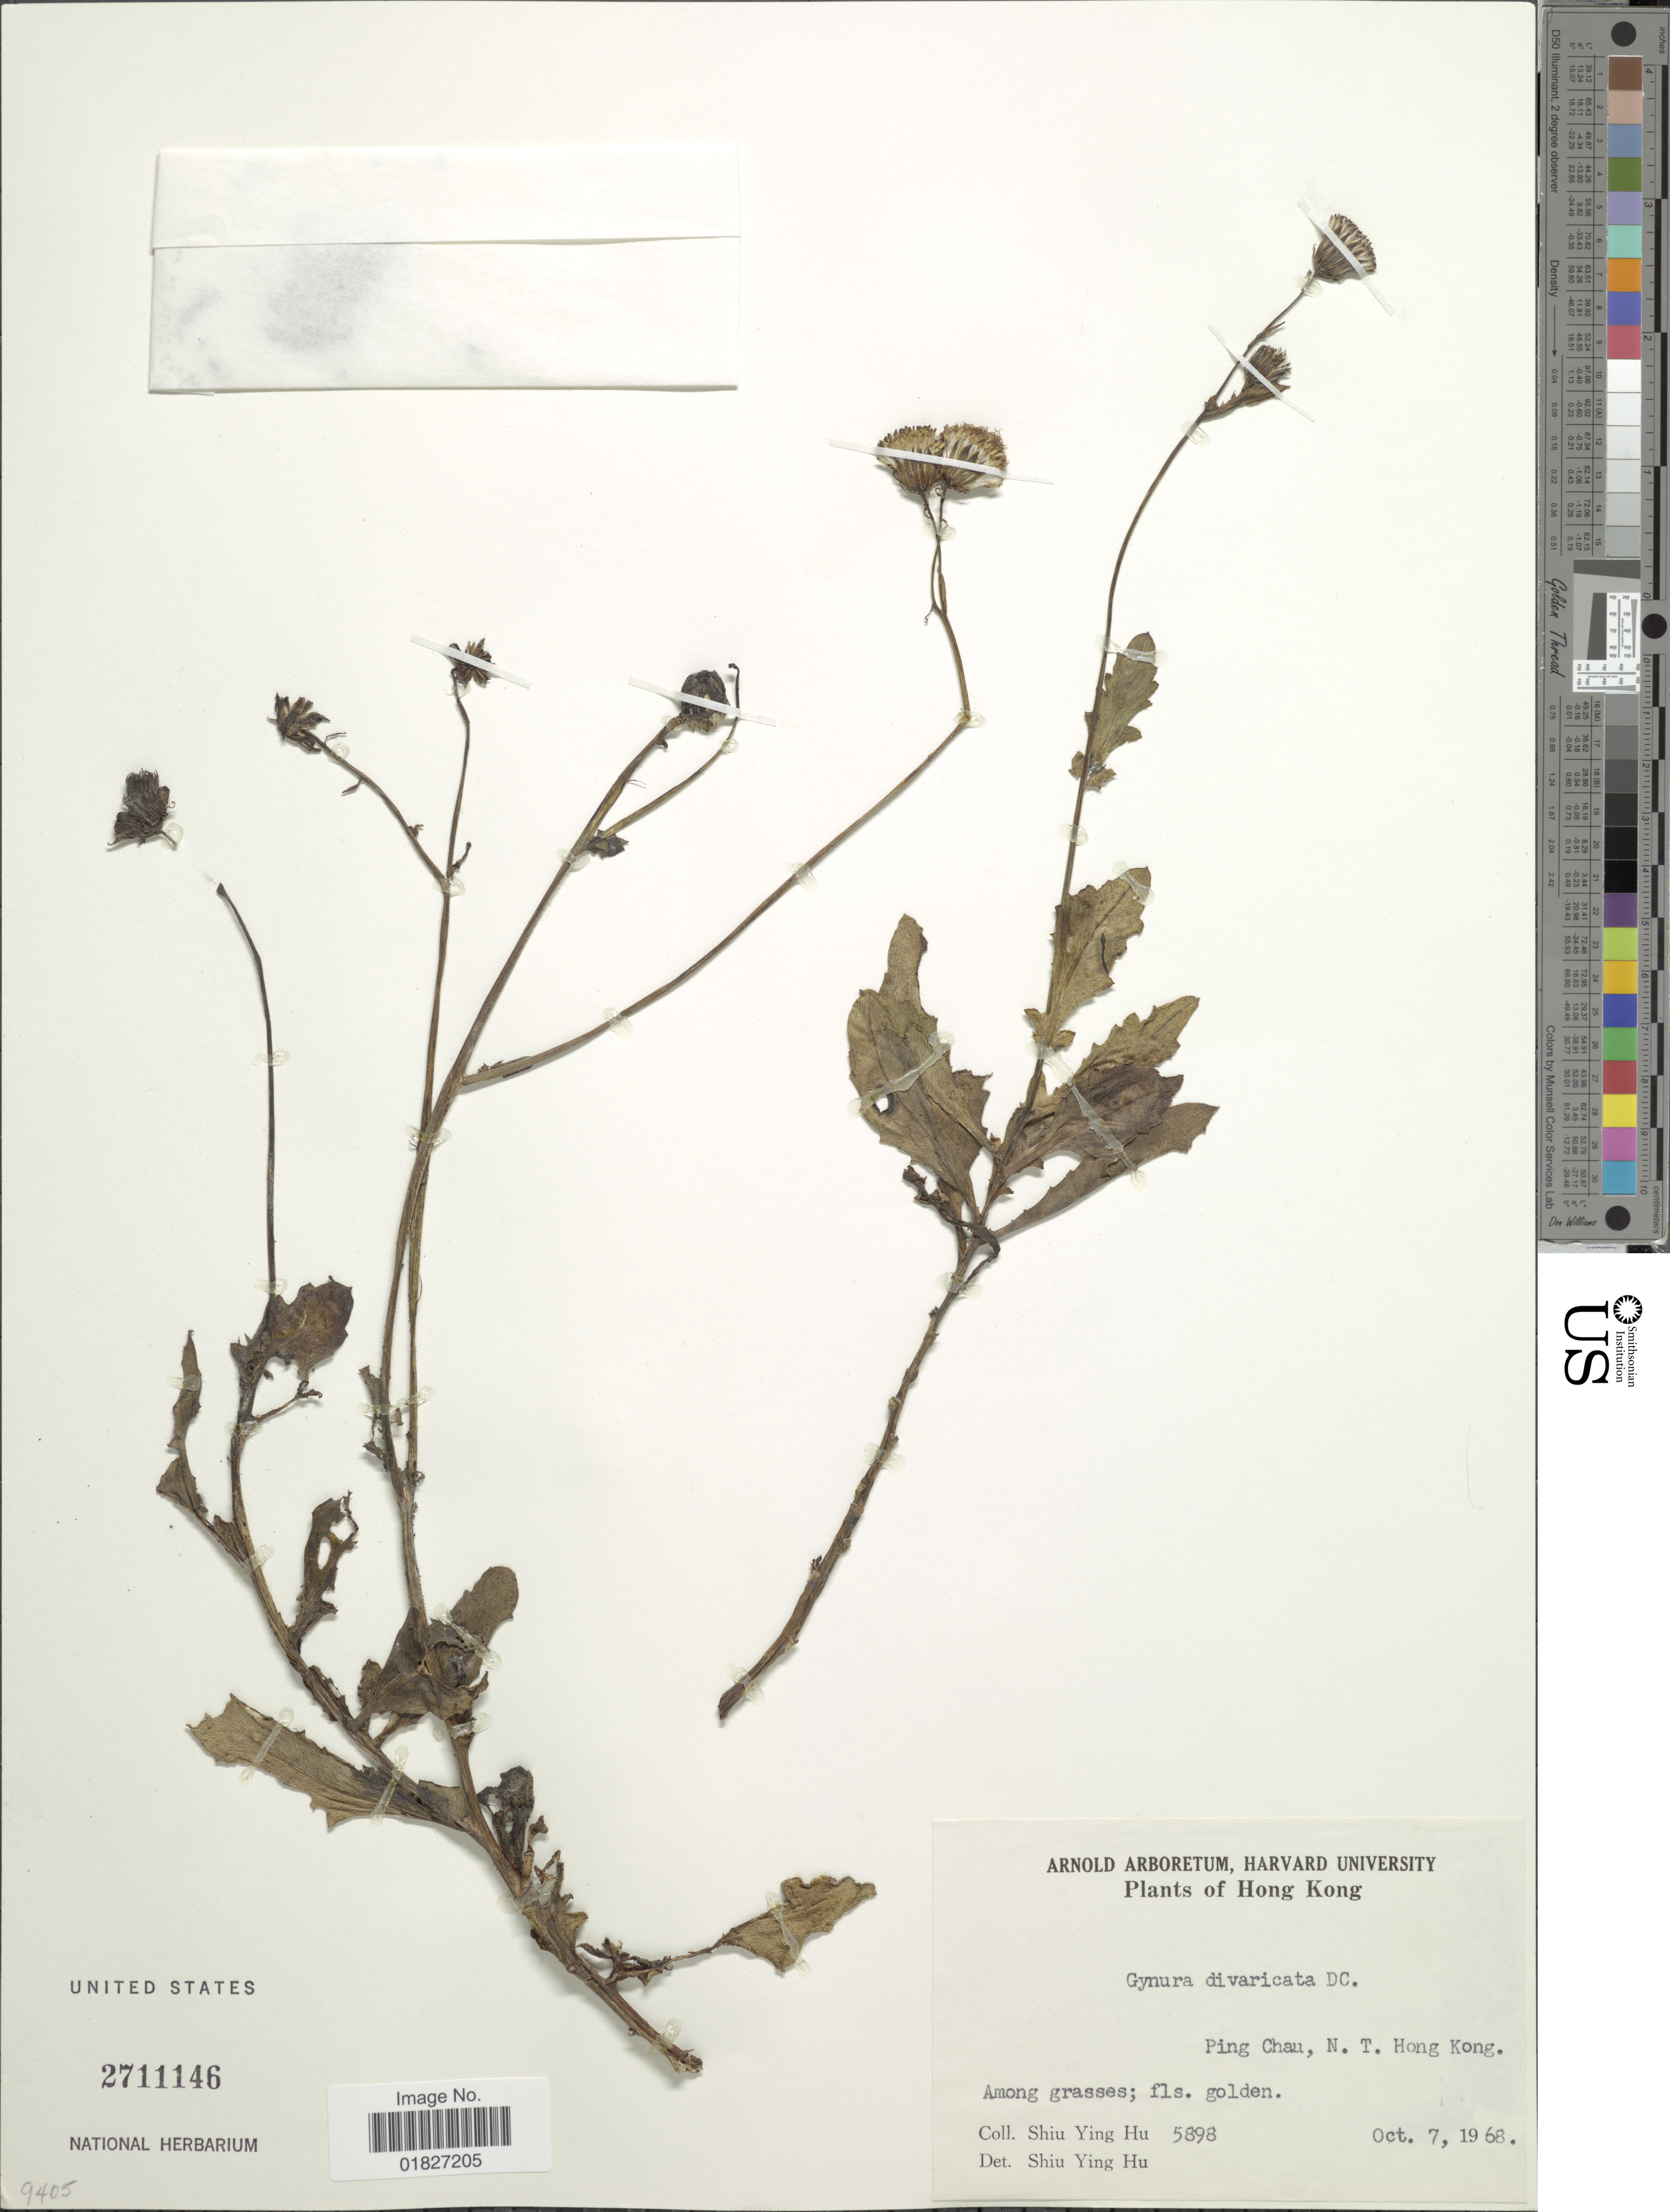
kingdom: Plantae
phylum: Tracheophyta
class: Magnoliopsida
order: Asterales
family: Asteraceae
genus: Gynura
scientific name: Gynura divaricata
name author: (L.) DC.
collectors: S. Y. Hu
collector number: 5898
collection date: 1968-10-07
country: China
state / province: Hong Kong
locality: Ping Chau, N. T. Hong Kong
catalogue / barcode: US 2711146